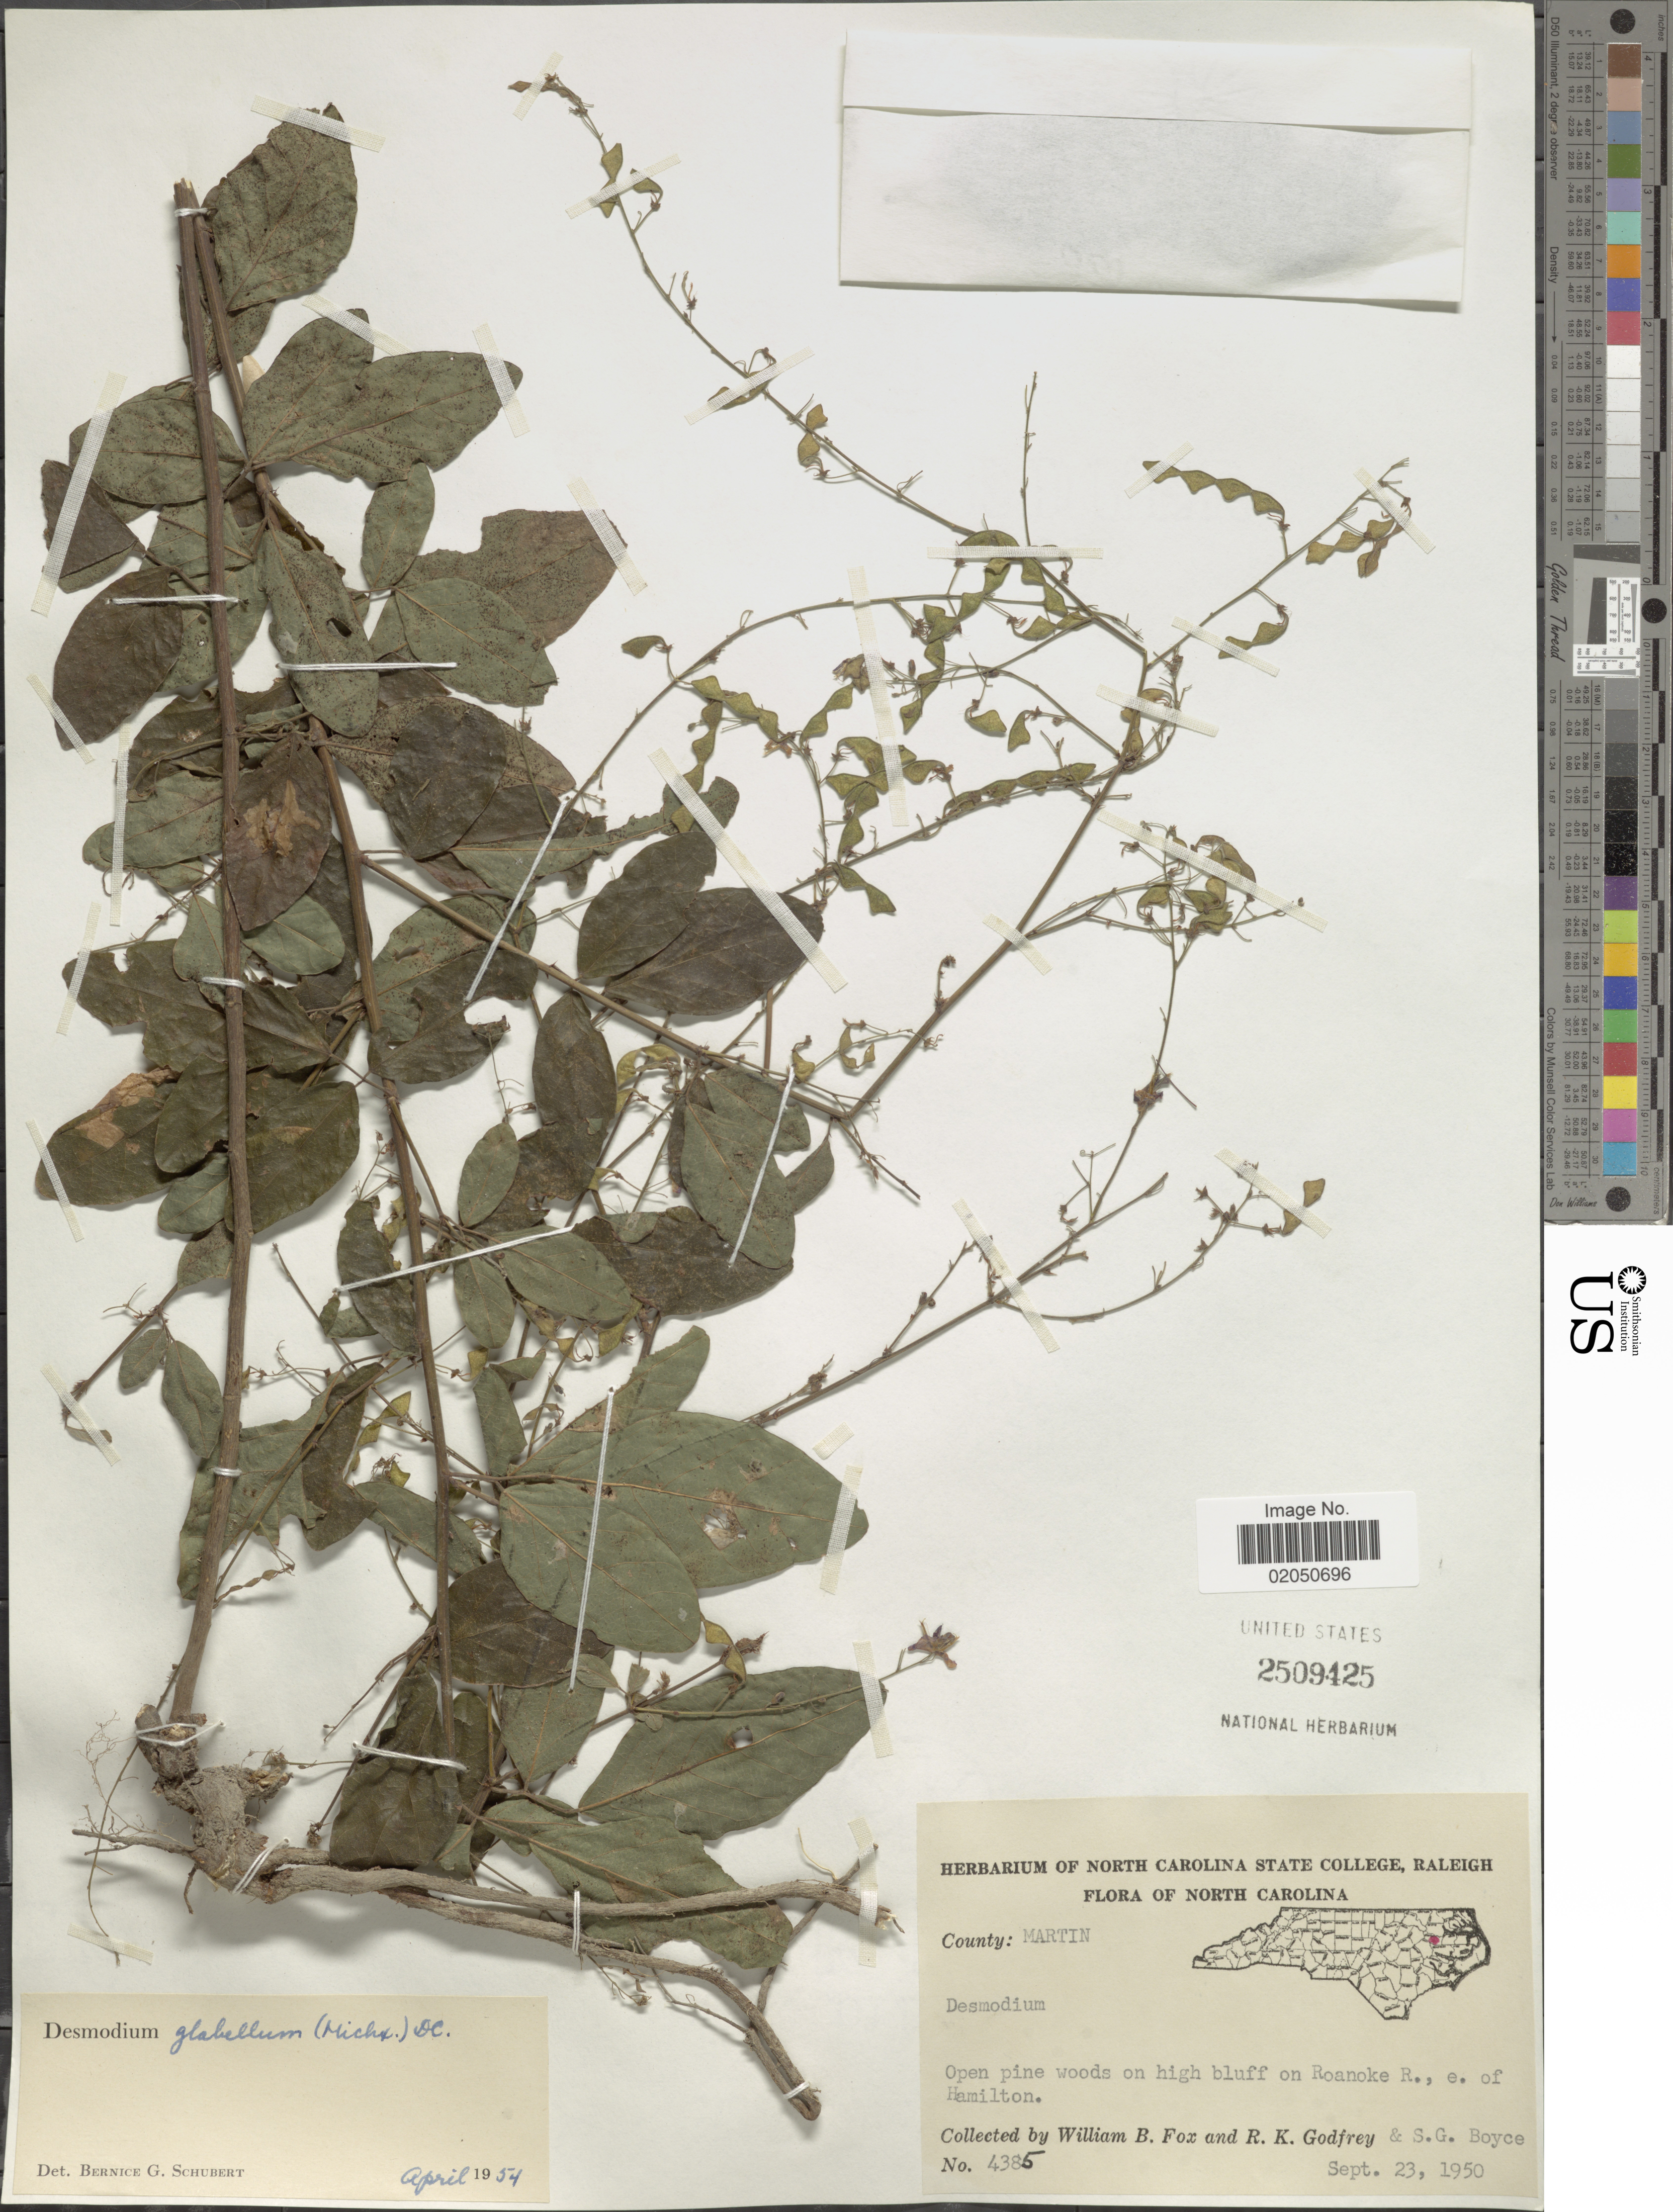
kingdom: Plantae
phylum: Tracheophyta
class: Magnoliopsida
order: Fabales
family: Fabaceae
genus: Desmodium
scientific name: Desmodium glabellum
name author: (Michx.) DC.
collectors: W. B. Fox, R. K. Godfrey & S. Boyce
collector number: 4385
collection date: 1950-09-23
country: United States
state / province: North Carolina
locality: County: Martin, Open pine woods on high bluff on Roanoke R., e of Hamilton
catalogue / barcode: US 2509425